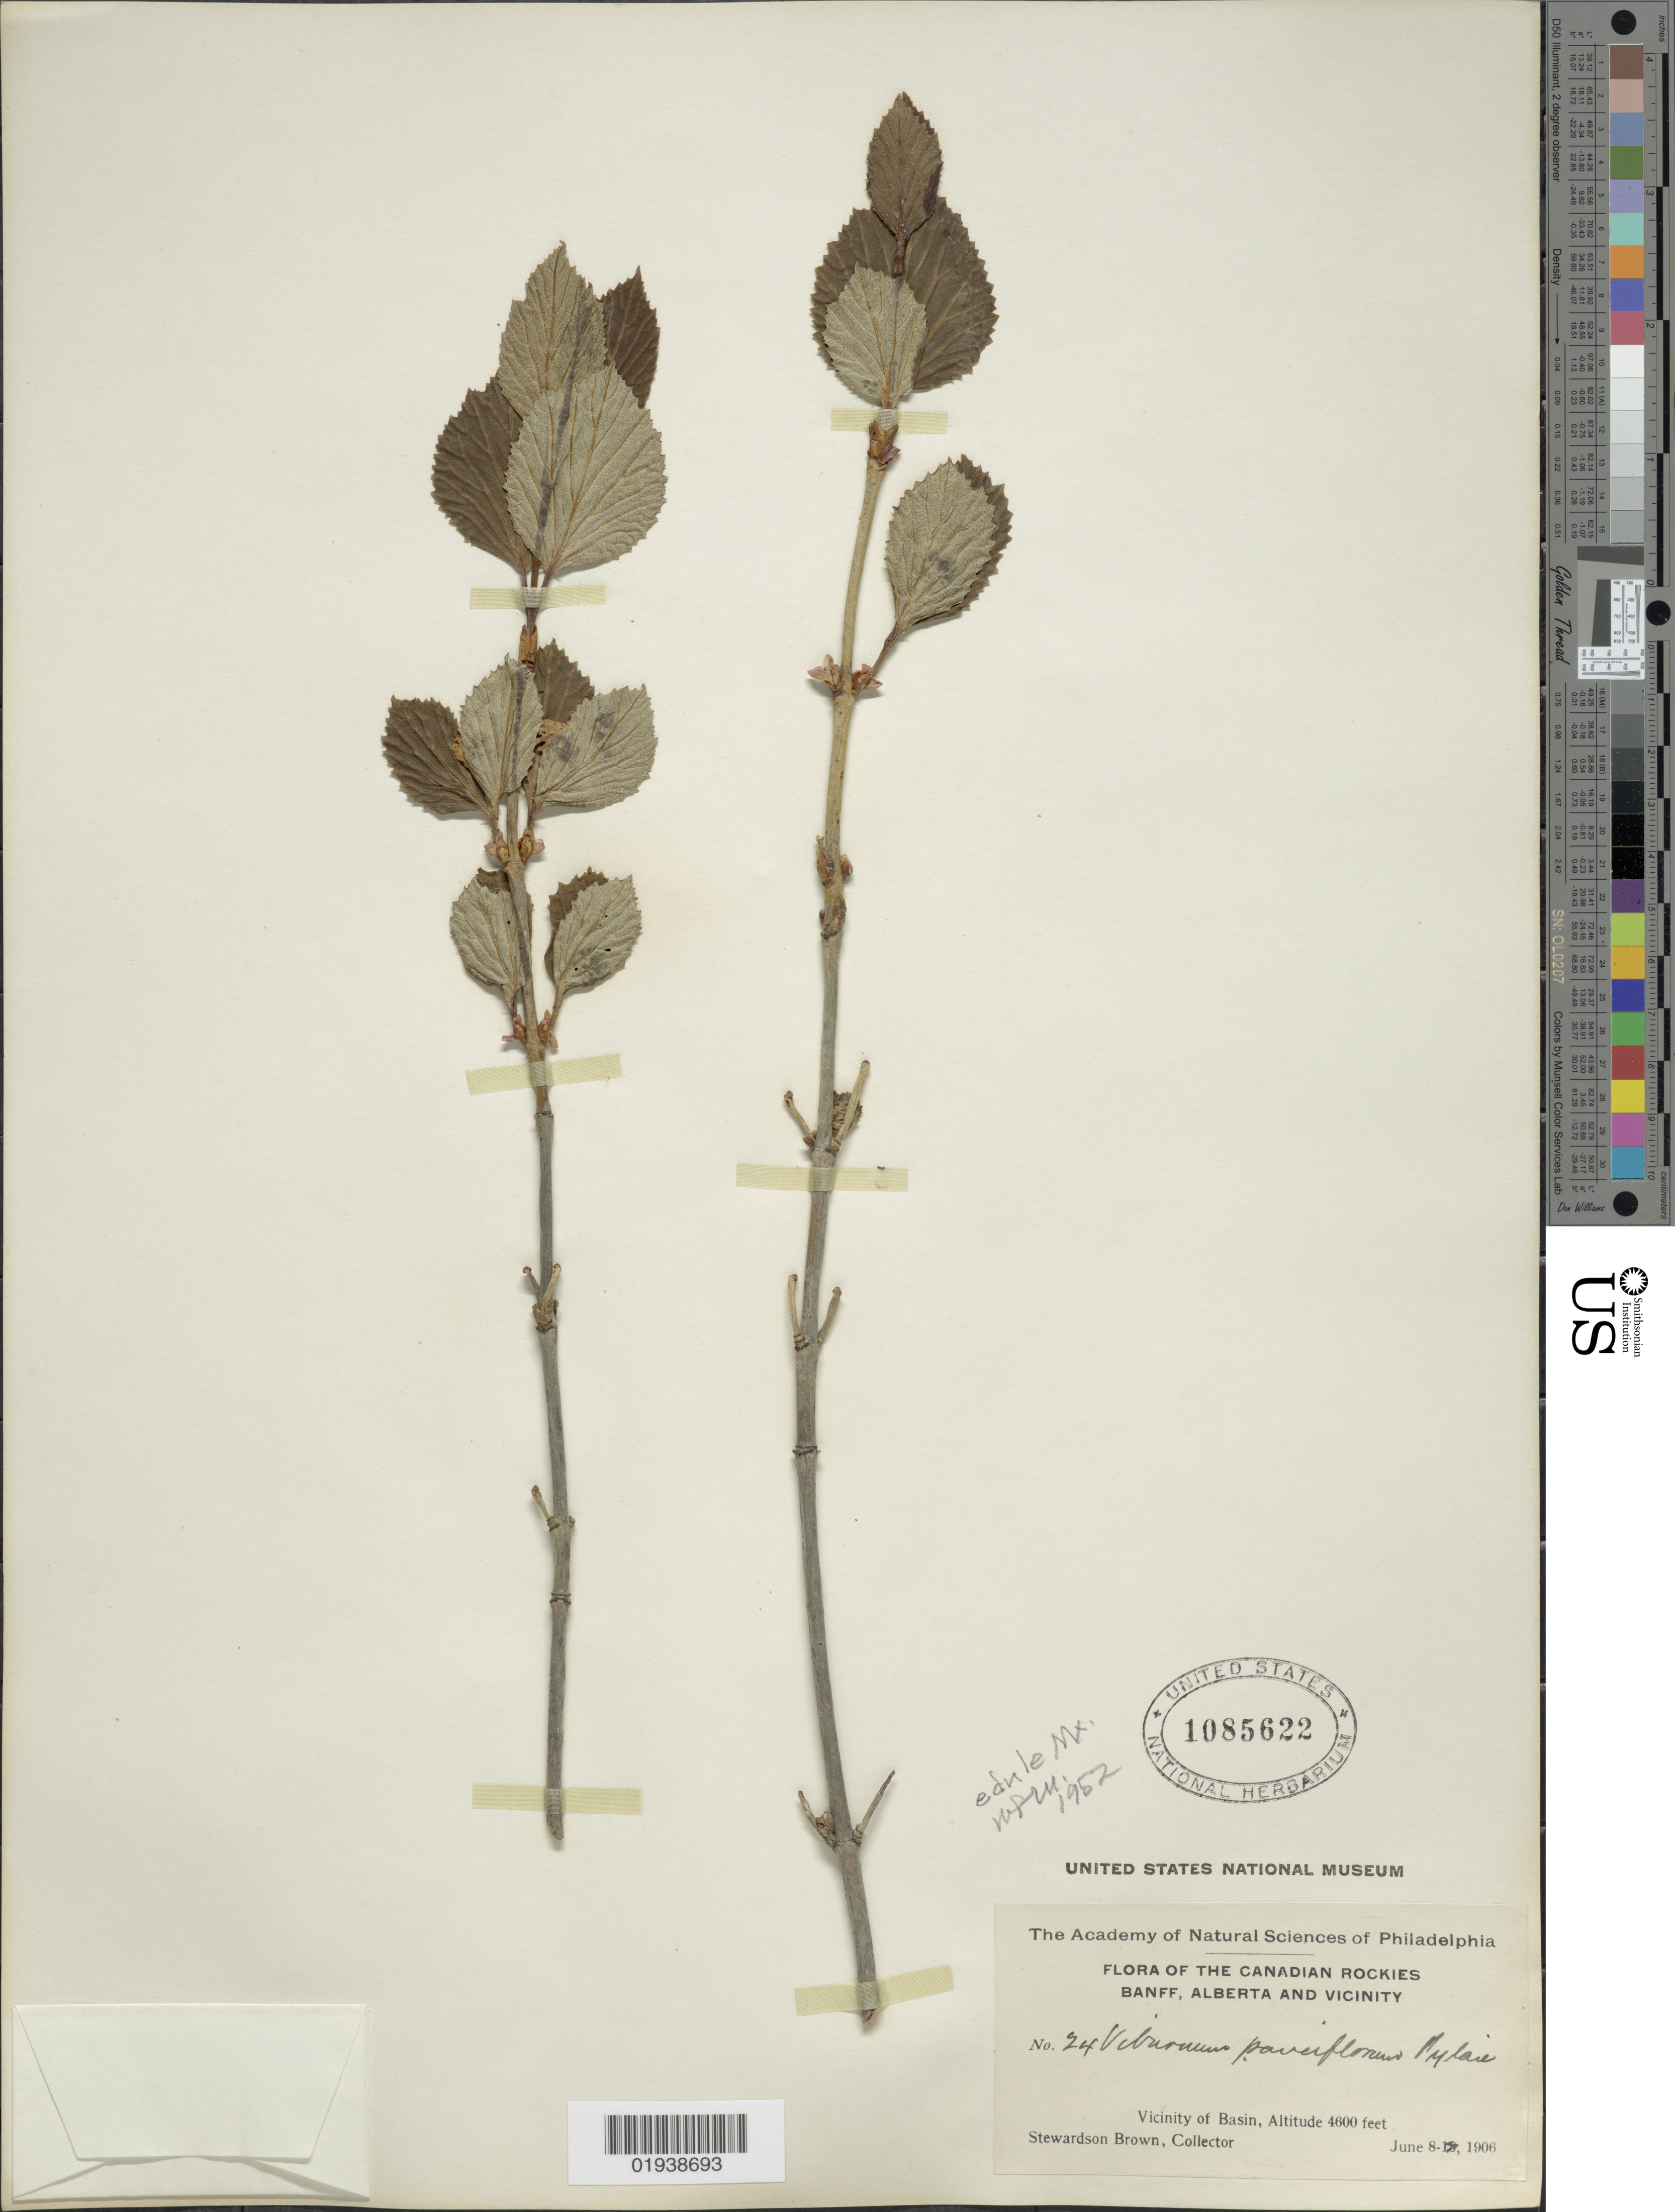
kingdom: Plantae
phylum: Tracheophyta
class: Magnoliopsida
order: Dipsacales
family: Viburnaceae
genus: Viburnum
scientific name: Viburnum edule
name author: (Michx.) Raf.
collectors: S. Brown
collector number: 24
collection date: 1906-06-08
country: Canada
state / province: Alberta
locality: The Canadian Rockies Banff, Alberta and vicinity. Vicinity of Basin.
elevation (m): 1402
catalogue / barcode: US 1085622